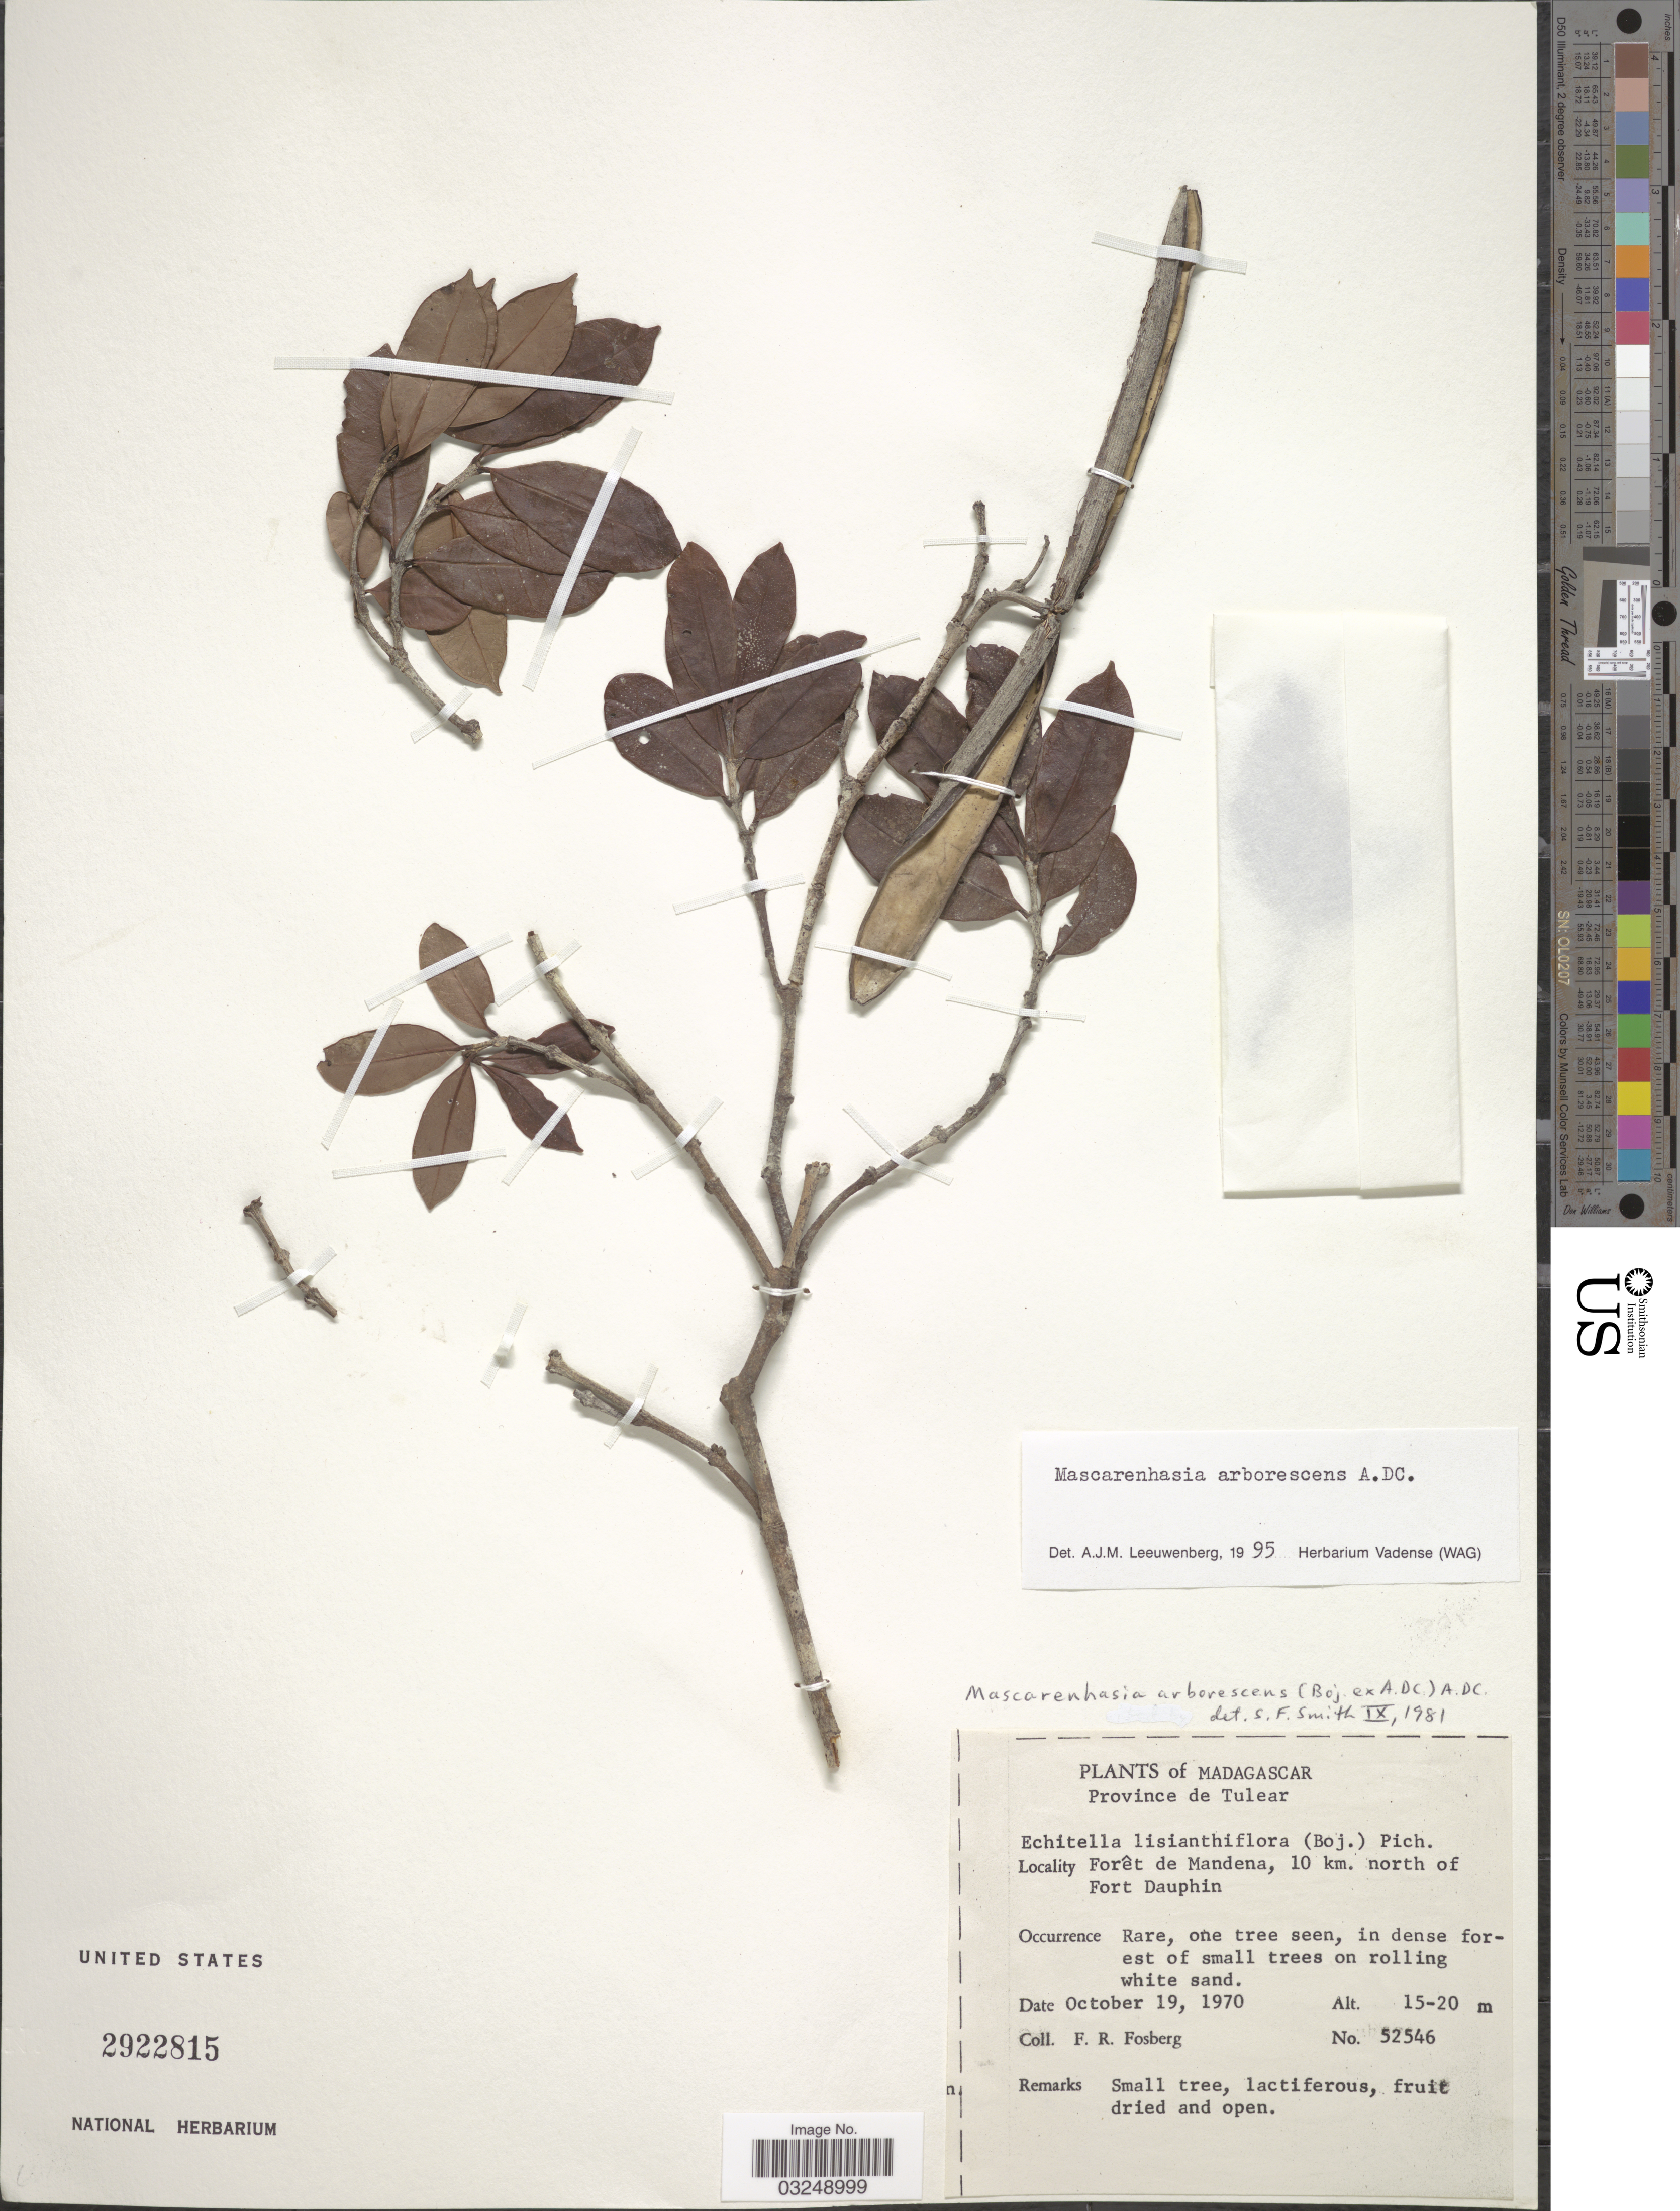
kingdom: Plantae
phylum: Tracheophyta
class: Magnoliopsida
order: Gentianales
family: Apocynaceae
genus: Mascarenhasia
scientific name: Mascarenhasia arborescens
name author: A. DC.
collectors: F. R. Fosberg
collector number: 52546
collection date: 1970-10-19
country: Madagascar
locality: Province de Tulear. Forêt de Mandena, 10 m. north of Fort Dauphin.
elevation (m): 15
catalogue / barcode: US 2922815